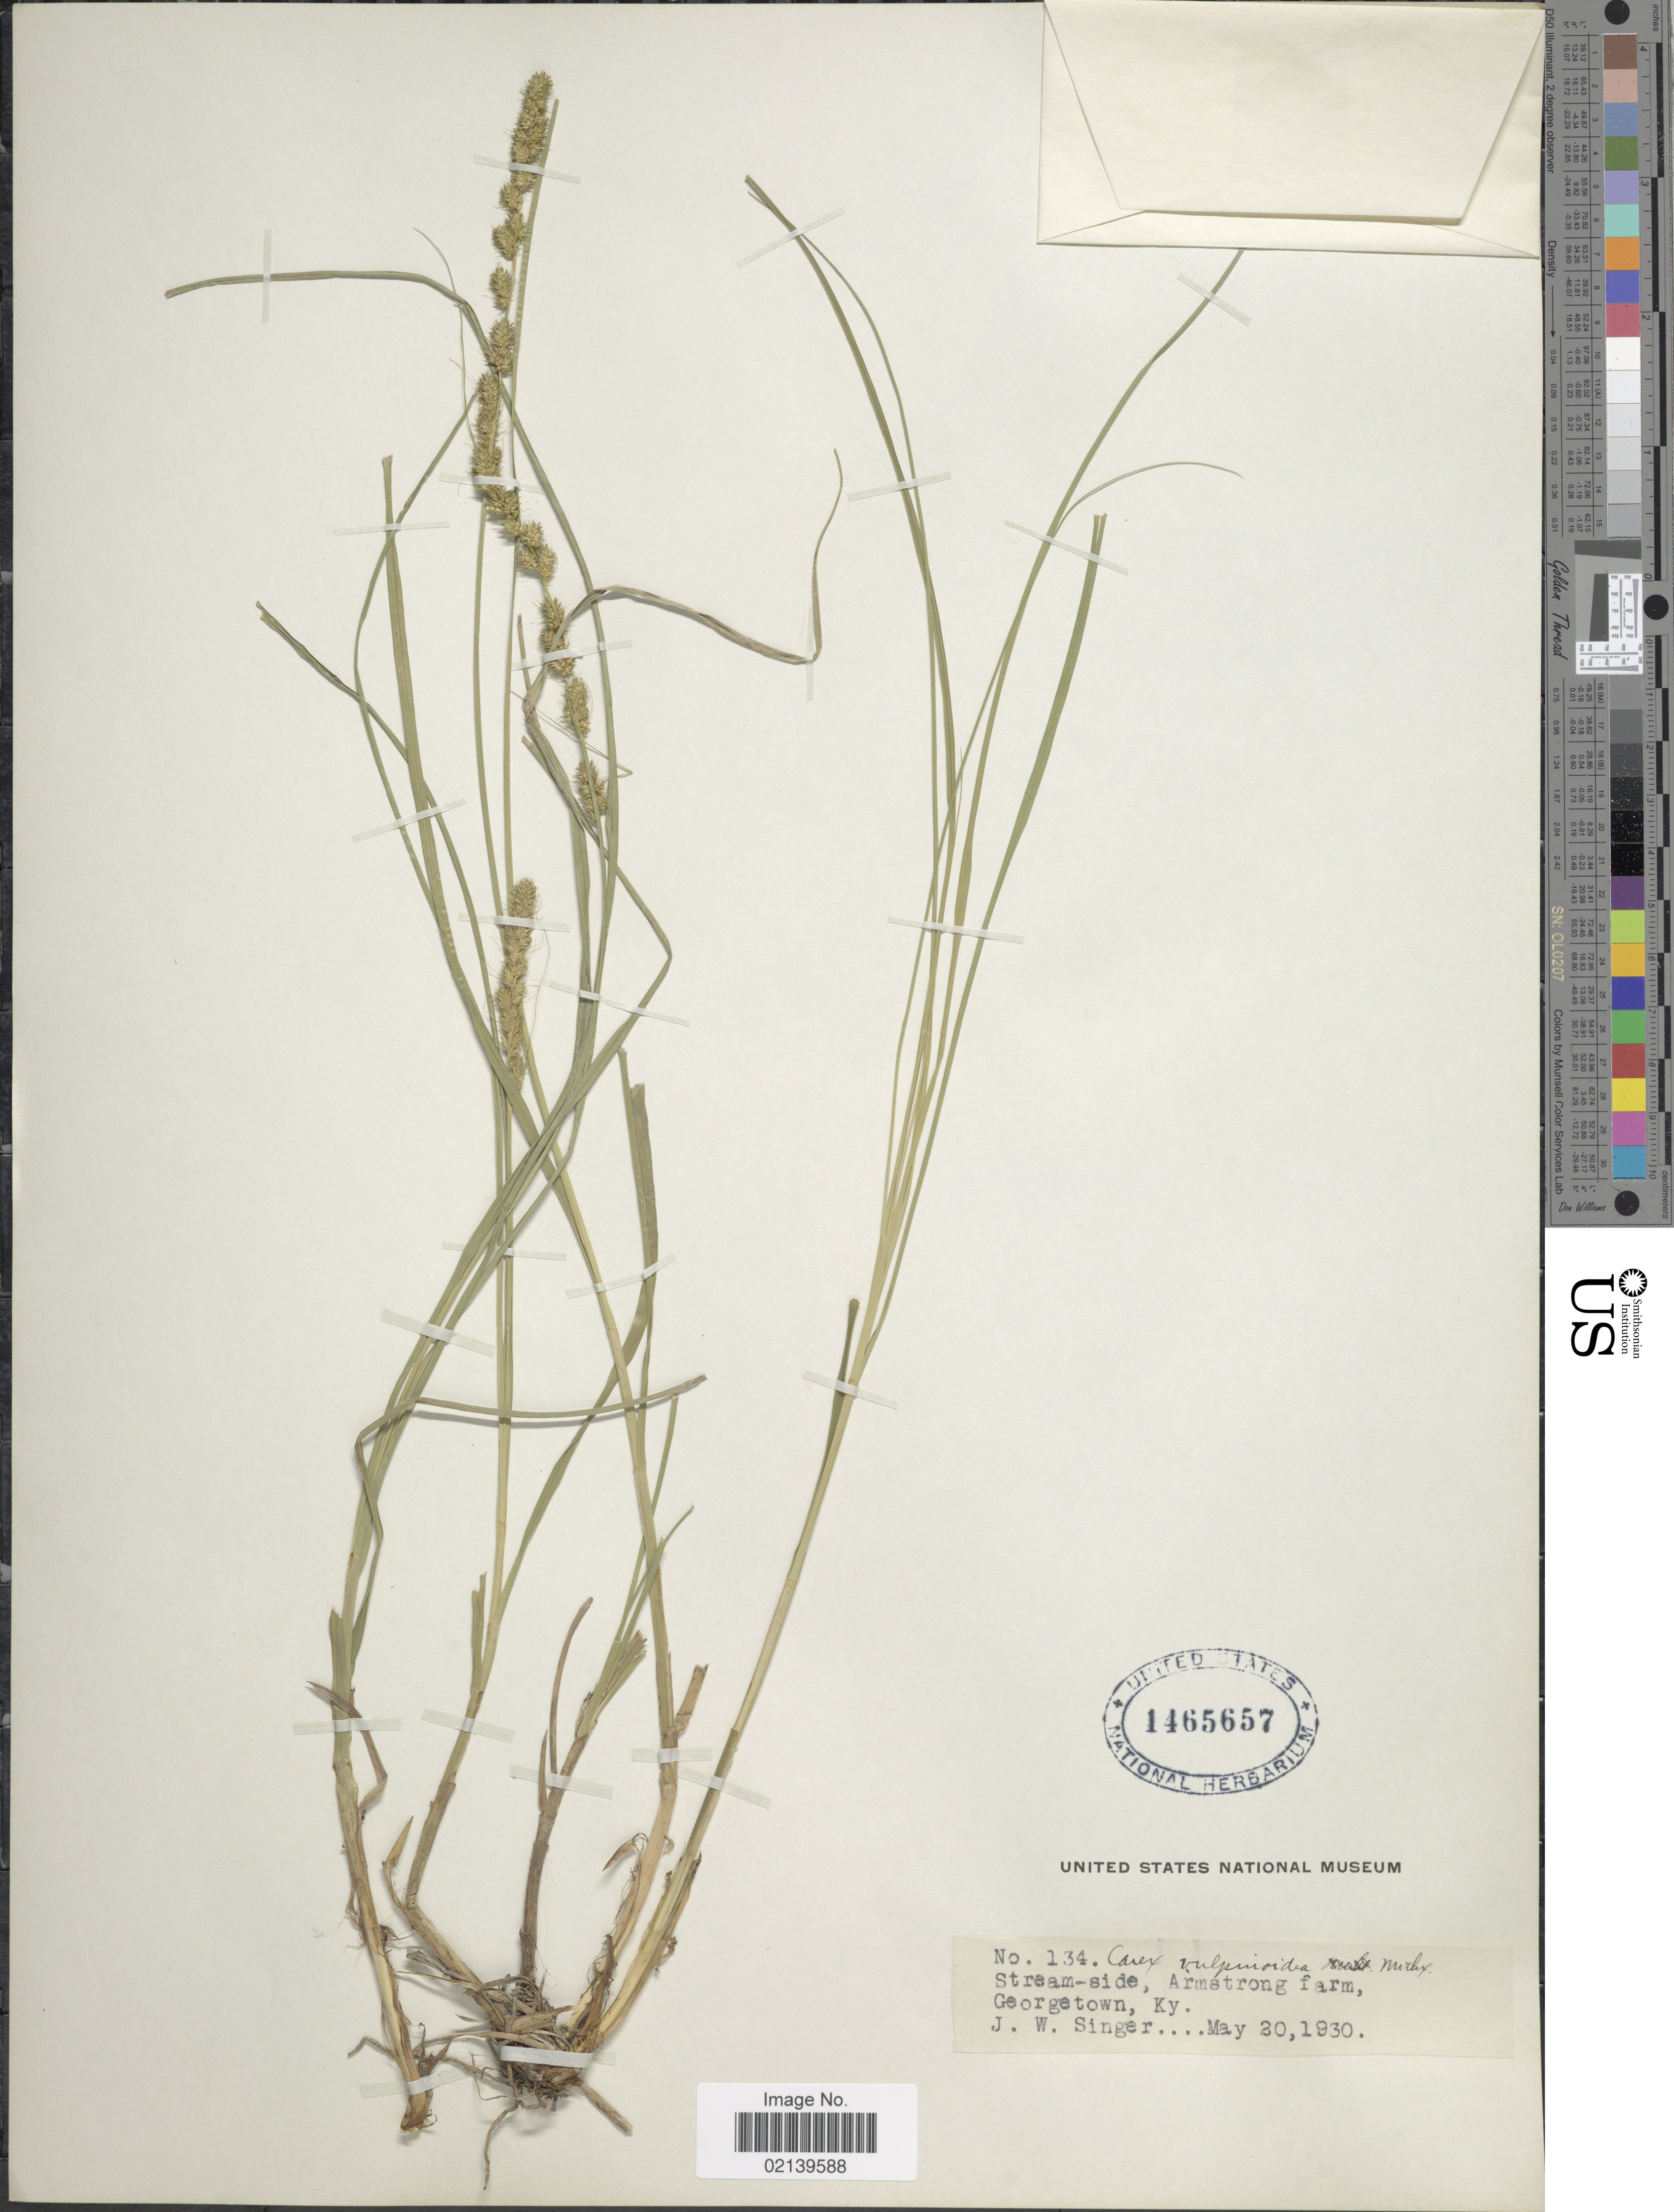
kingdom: Plantae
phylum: Tracheophyta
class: Liliopsida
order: Poales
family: Cyperaceae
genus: Carex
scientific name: Carex vulpinoidea Michx.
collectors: J. EW. Singer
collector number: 134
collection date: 1930-05-20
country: United States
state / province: Kentucky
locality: Stream side, Armstrong farm, Georgetown, Ky.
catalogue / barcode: US 1465657